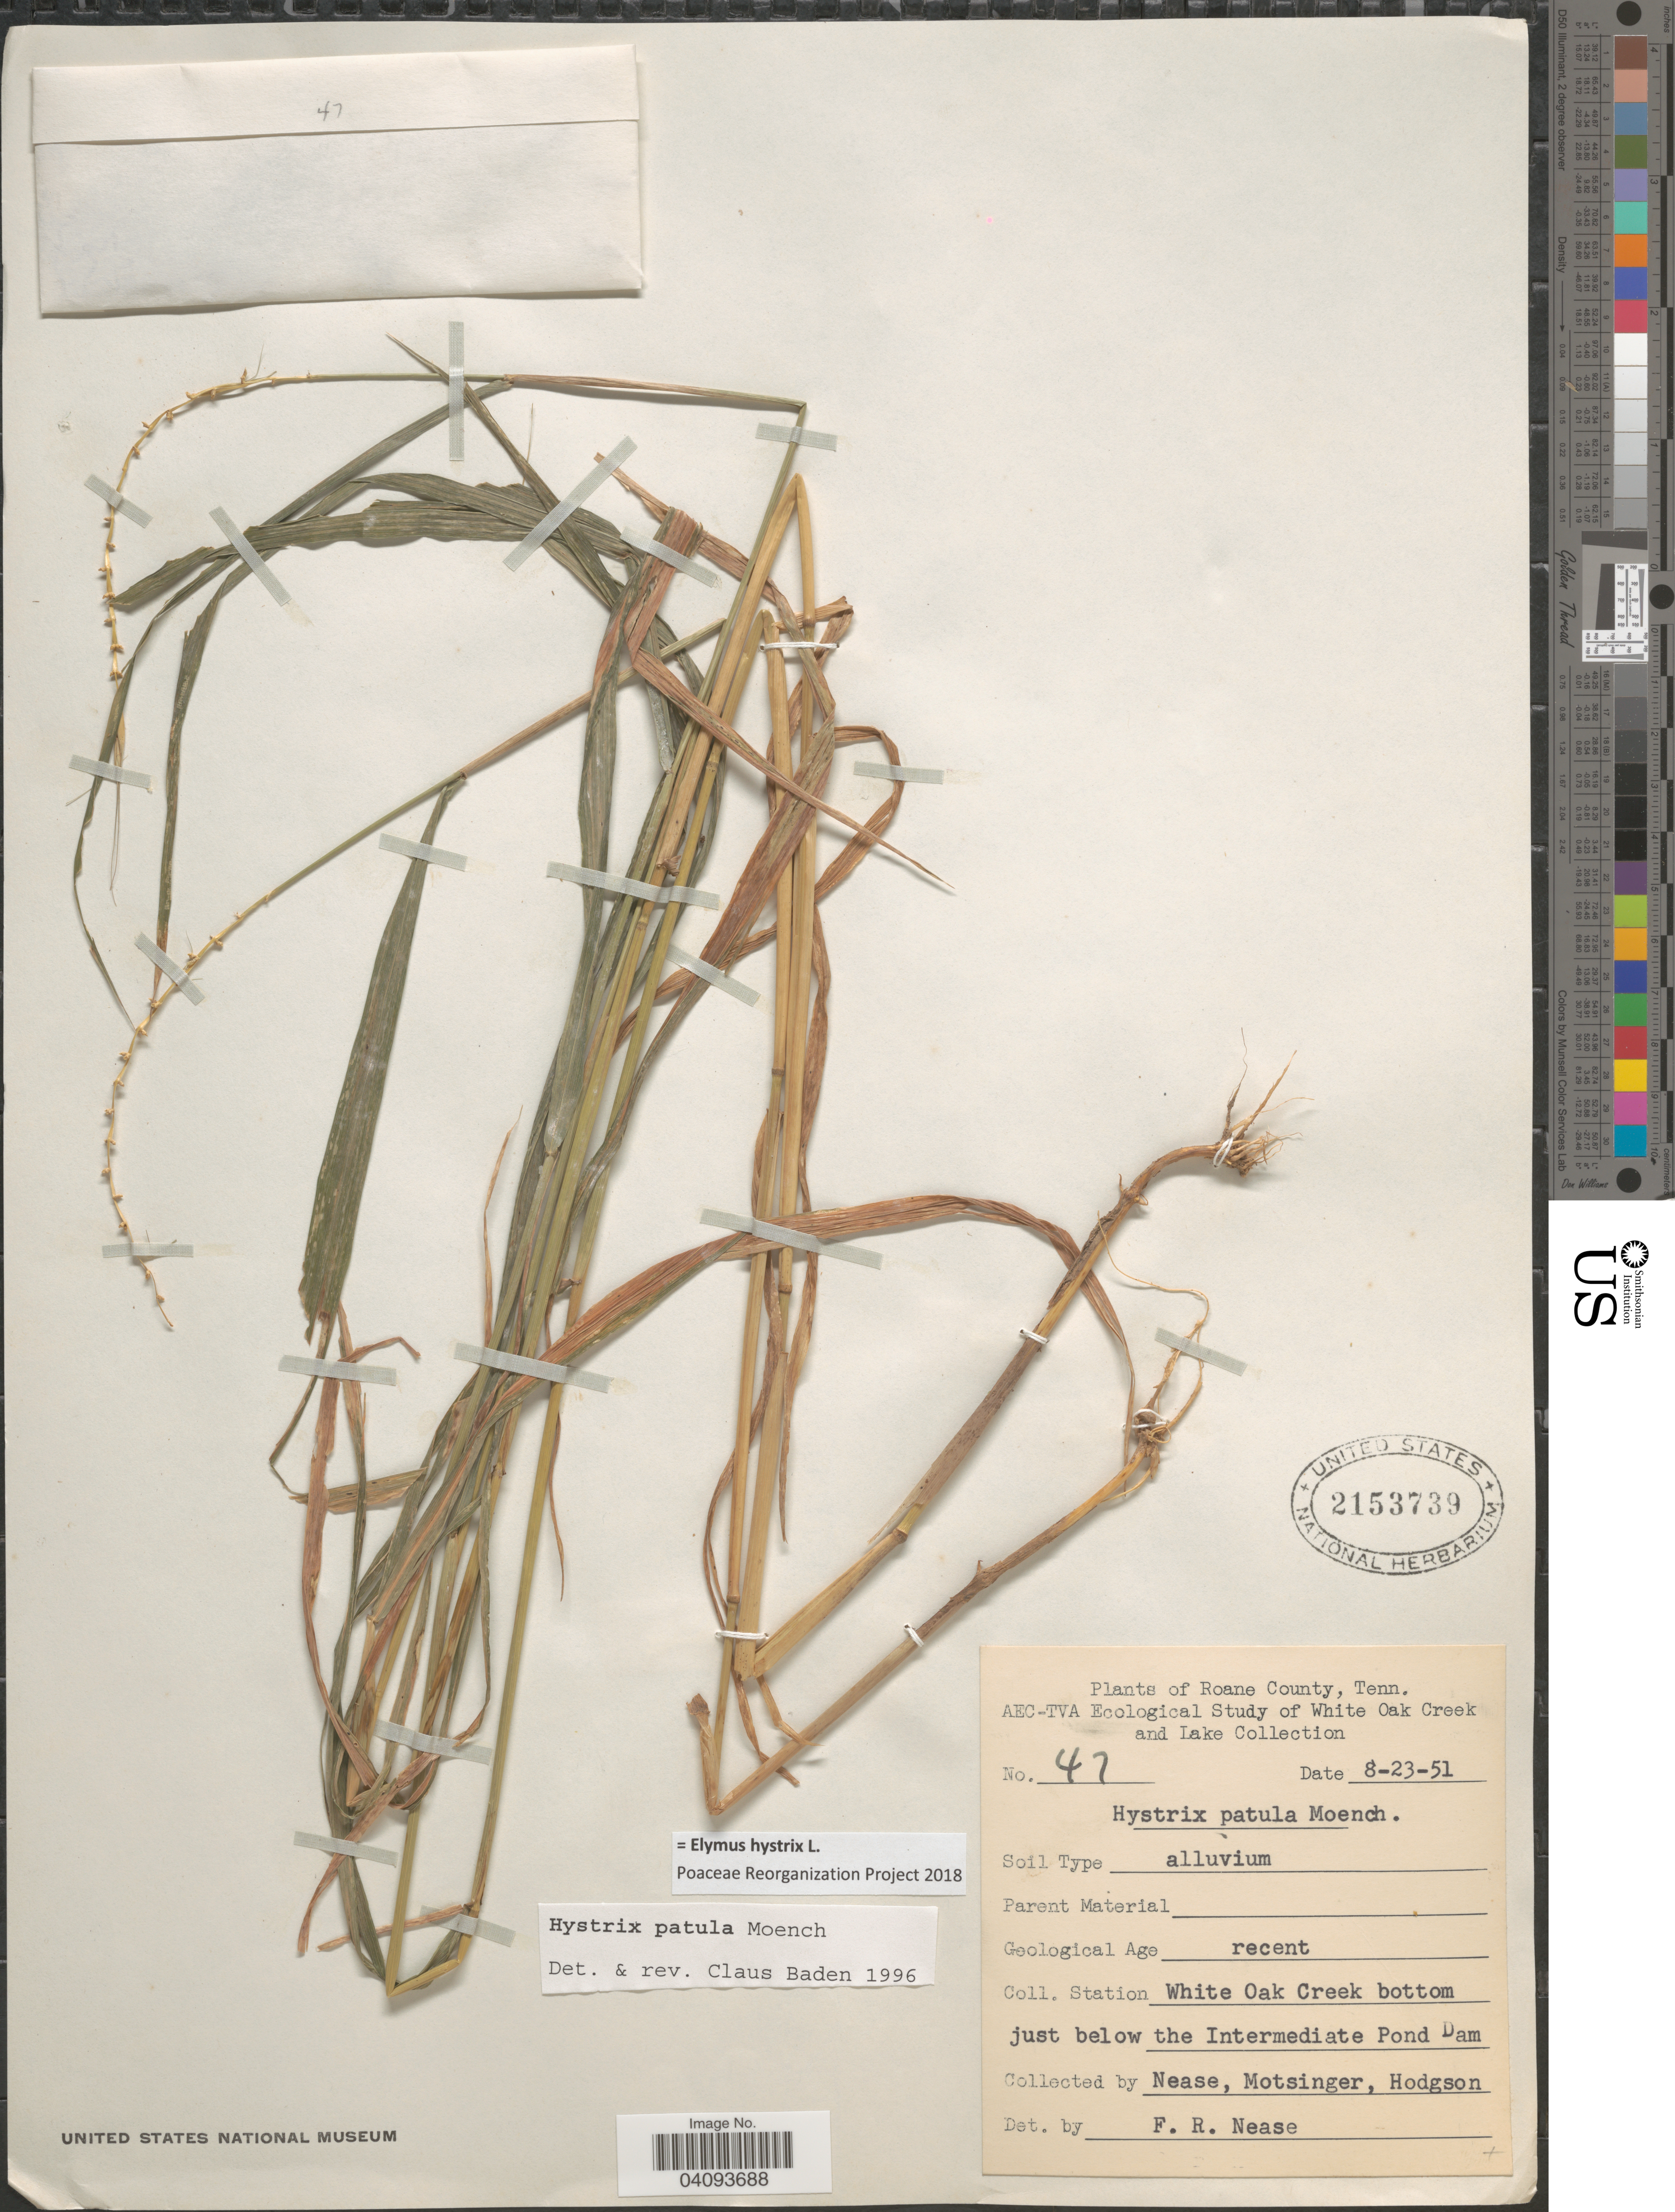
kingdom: Plantae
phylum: Tracheophyta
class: Liliopsida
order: Poales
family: Poaceae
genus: Elymus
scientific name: Elymus hystrix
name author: L.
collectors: Nease, Motsinger & -. Hodgson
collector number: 47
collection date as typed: Transcribed d/m/y: 23/8/51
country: United States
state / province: Tennessee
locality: Roane County. White Oak Creek bottom just below the Intermediate Pond Dam.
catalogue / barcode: US 2153739